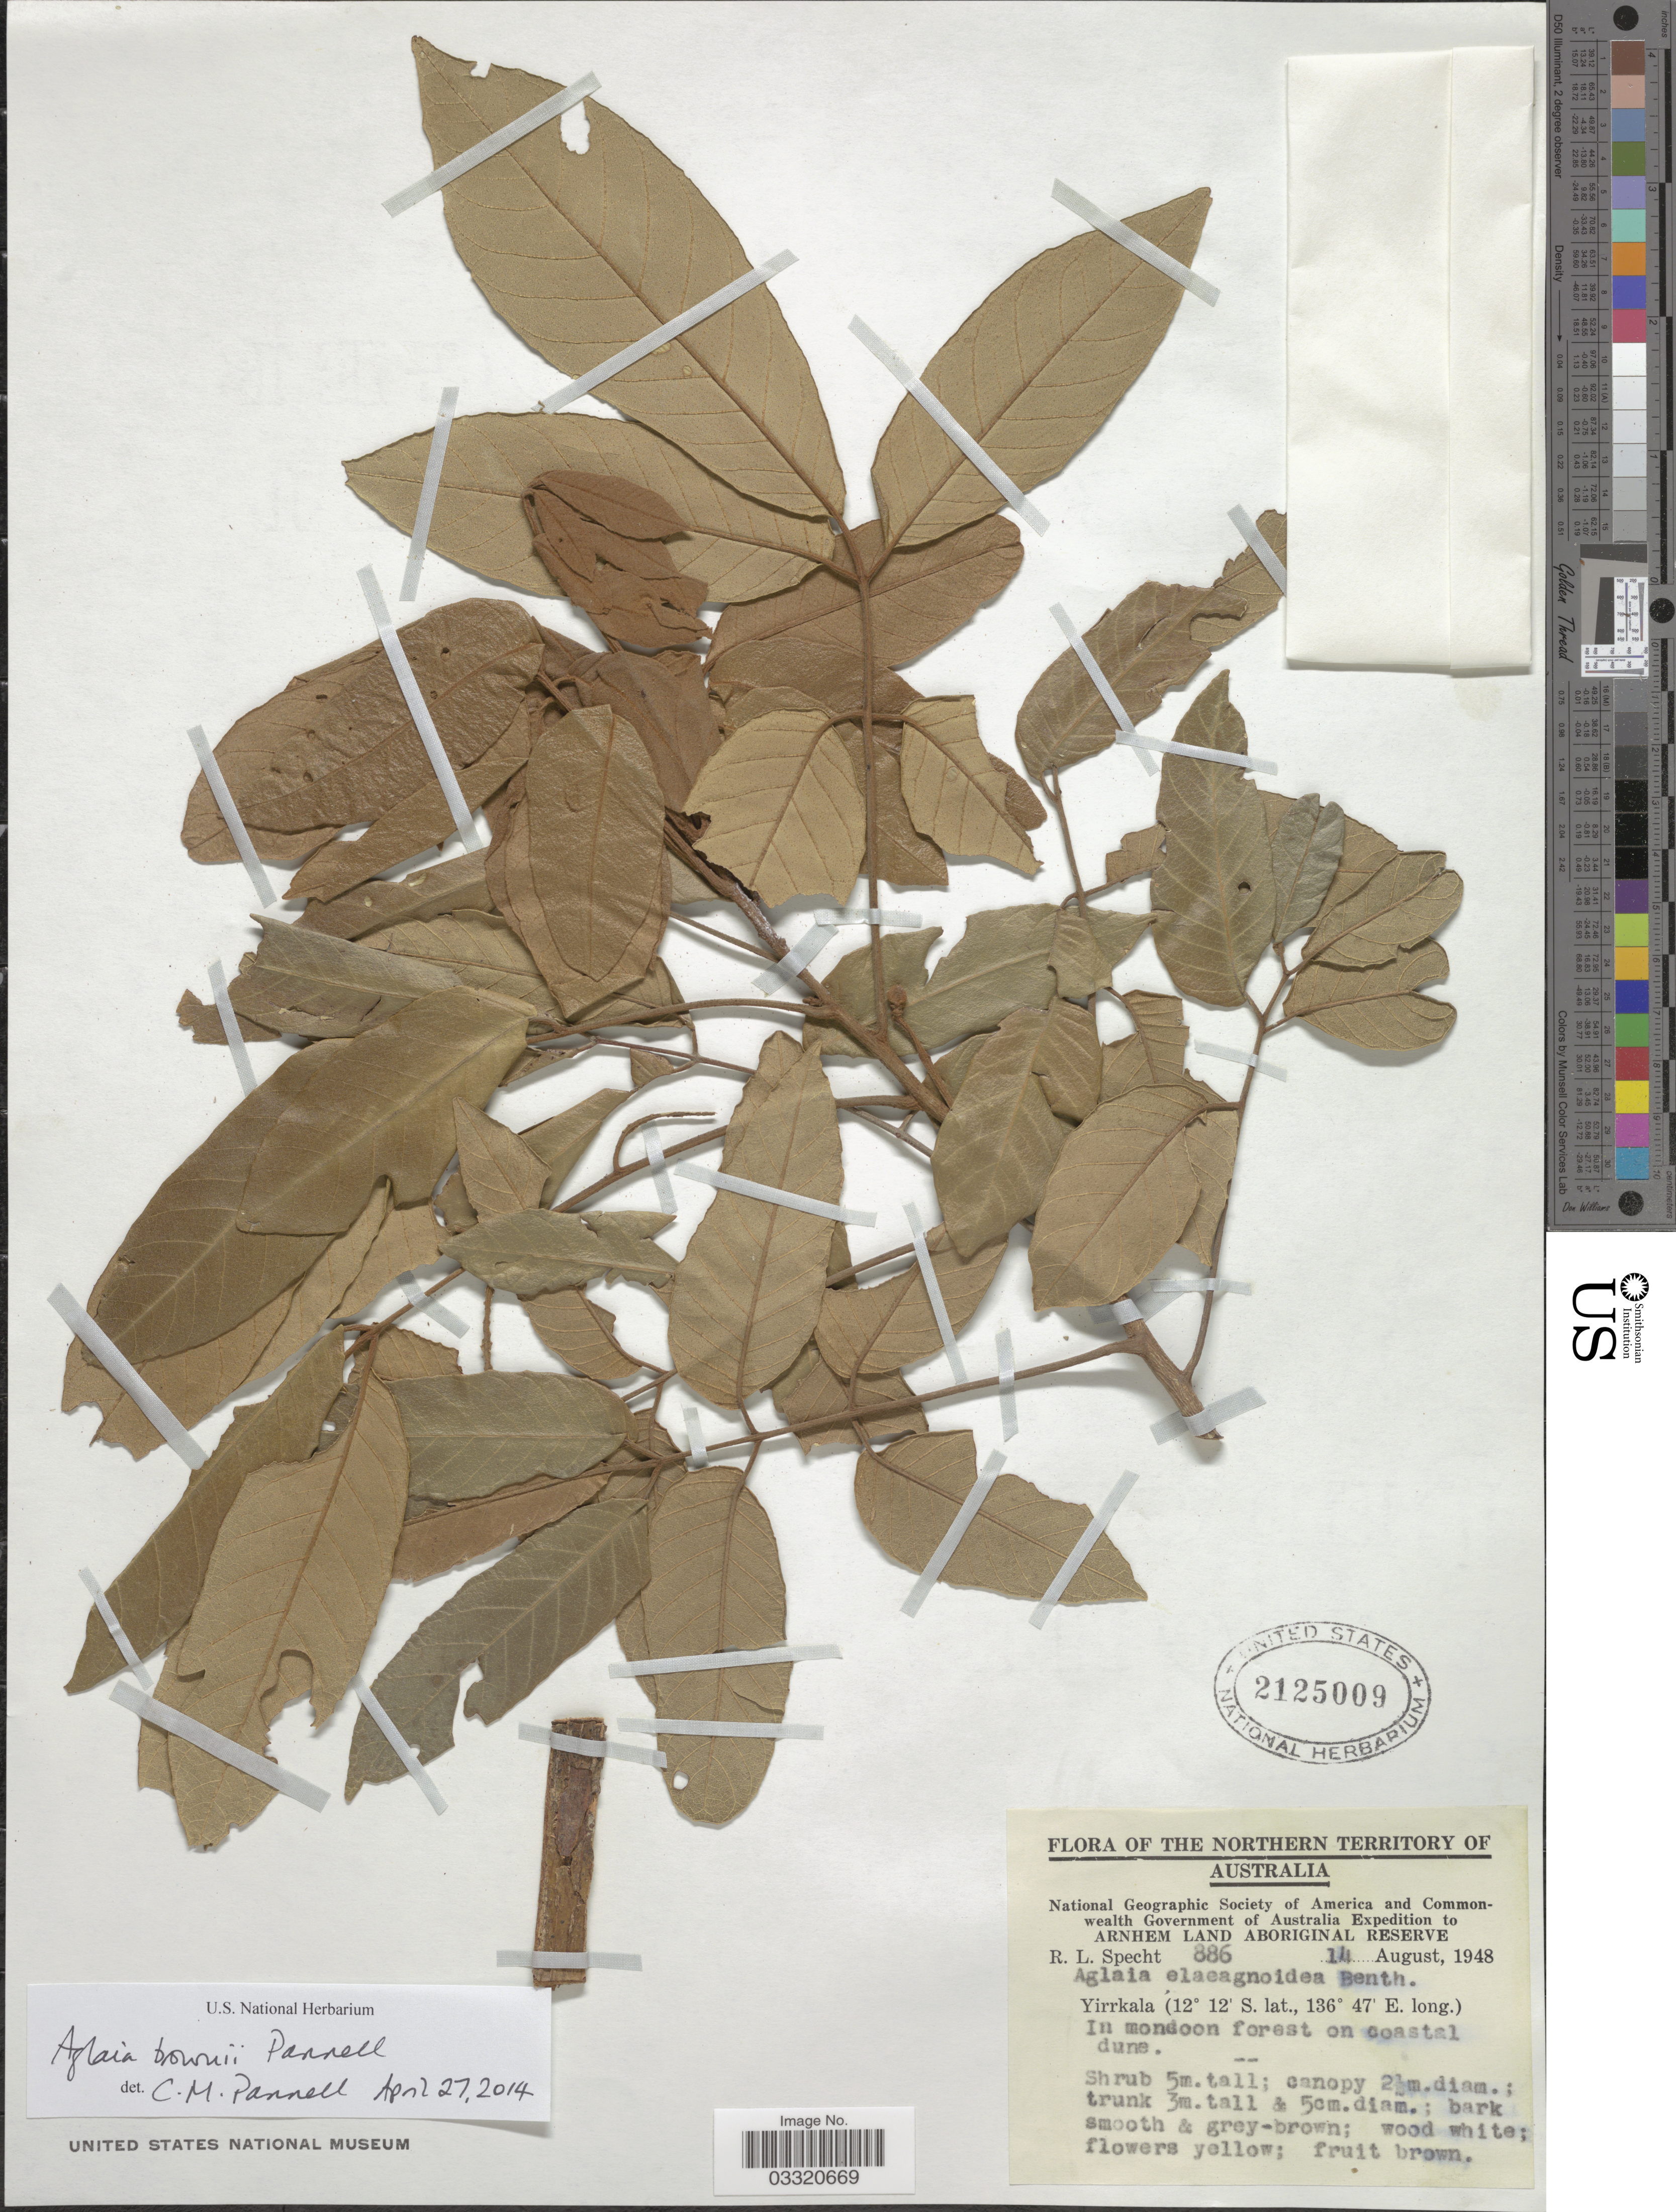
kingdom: Plantae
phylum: Tracheophyta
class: Magnoliopsida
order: Sapindales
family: Meliaceae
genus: Aglaia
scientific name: Aglaia brownii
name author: Pannell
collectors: R. L. Specht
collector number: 886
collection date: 1948-08-14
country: Australia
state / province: Northern Territory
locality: The Northern Territory of Australia. Arnhem Land Aboriginal Reserve. Yirrkala.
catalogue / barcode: US 2125009